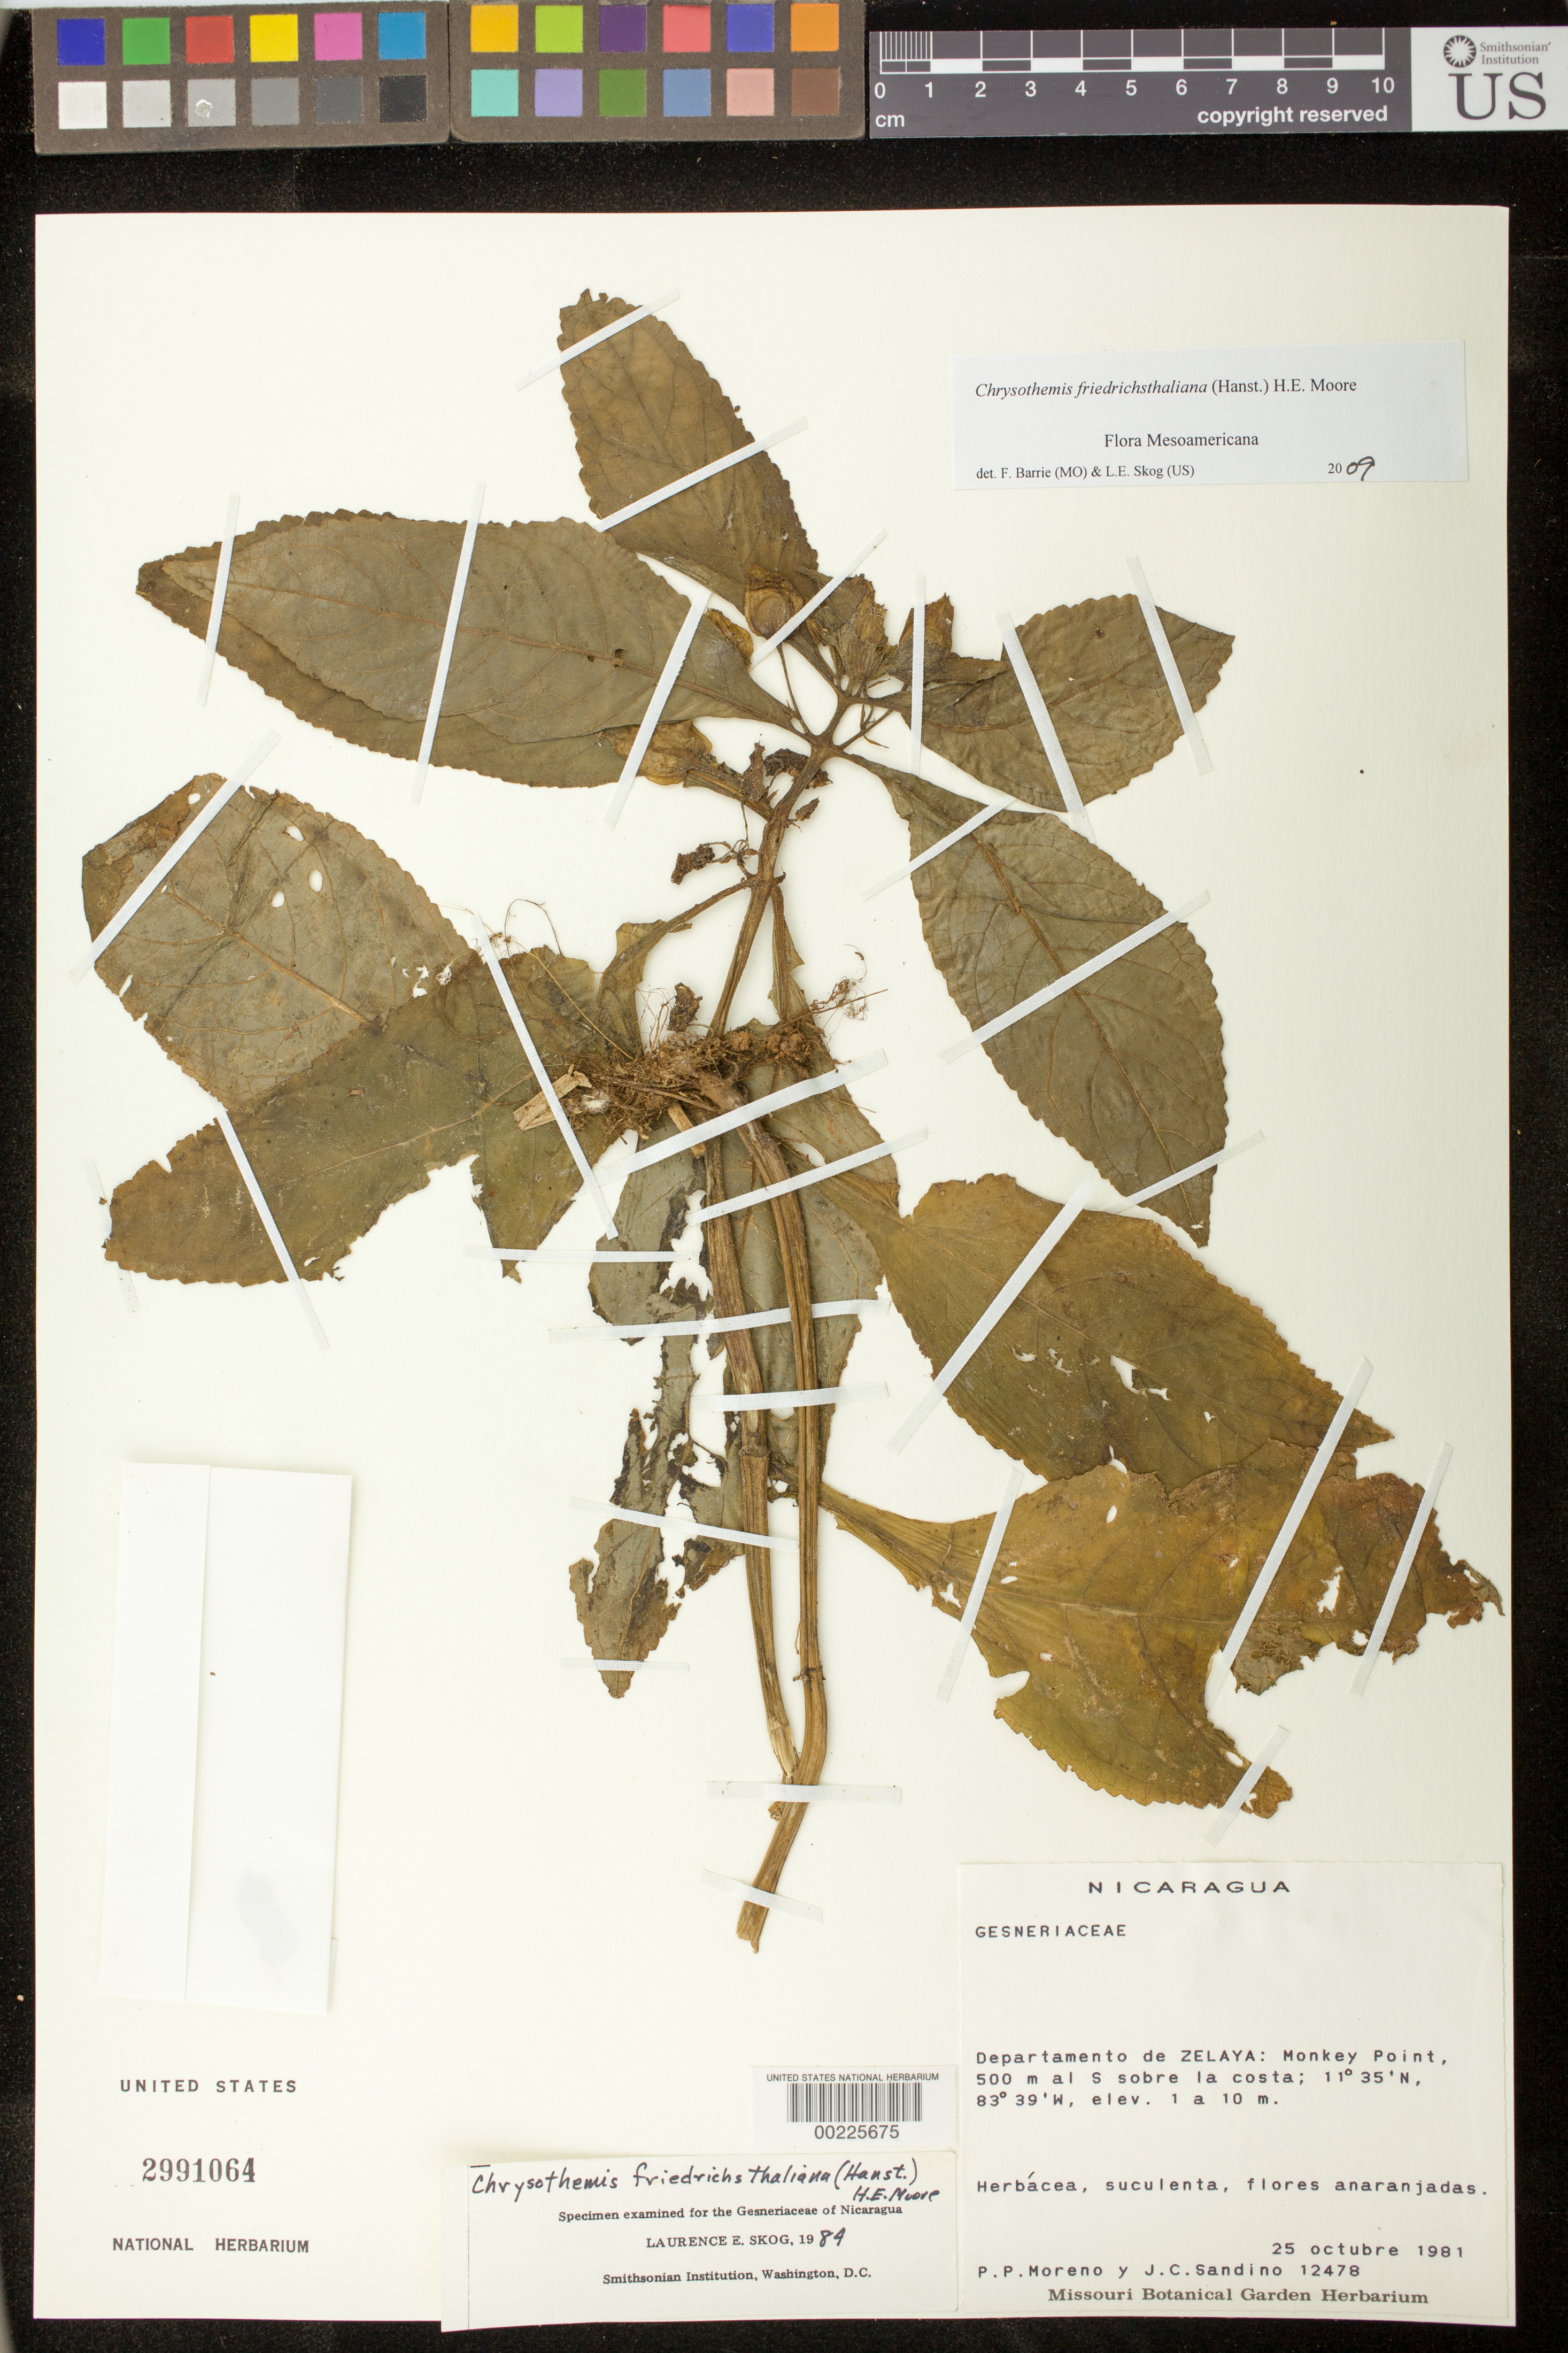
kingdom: Plantae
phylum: Tracheophyta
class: Magnoliopsida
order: Lamiales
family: Gesneriaceae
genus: Chrysothemis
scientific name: Chrysothemis friedrichsthaliana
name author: (Hanst.) H.E. Moore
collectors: P. Moreno & J. Sandino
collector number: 12478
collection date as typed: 25 Oct 1981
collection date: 1981-10-25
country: Nicaragua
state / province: Atlántico Sur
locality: Monkey Point, 500 m to the S above the coast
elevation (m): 1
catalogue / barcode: US 2991064